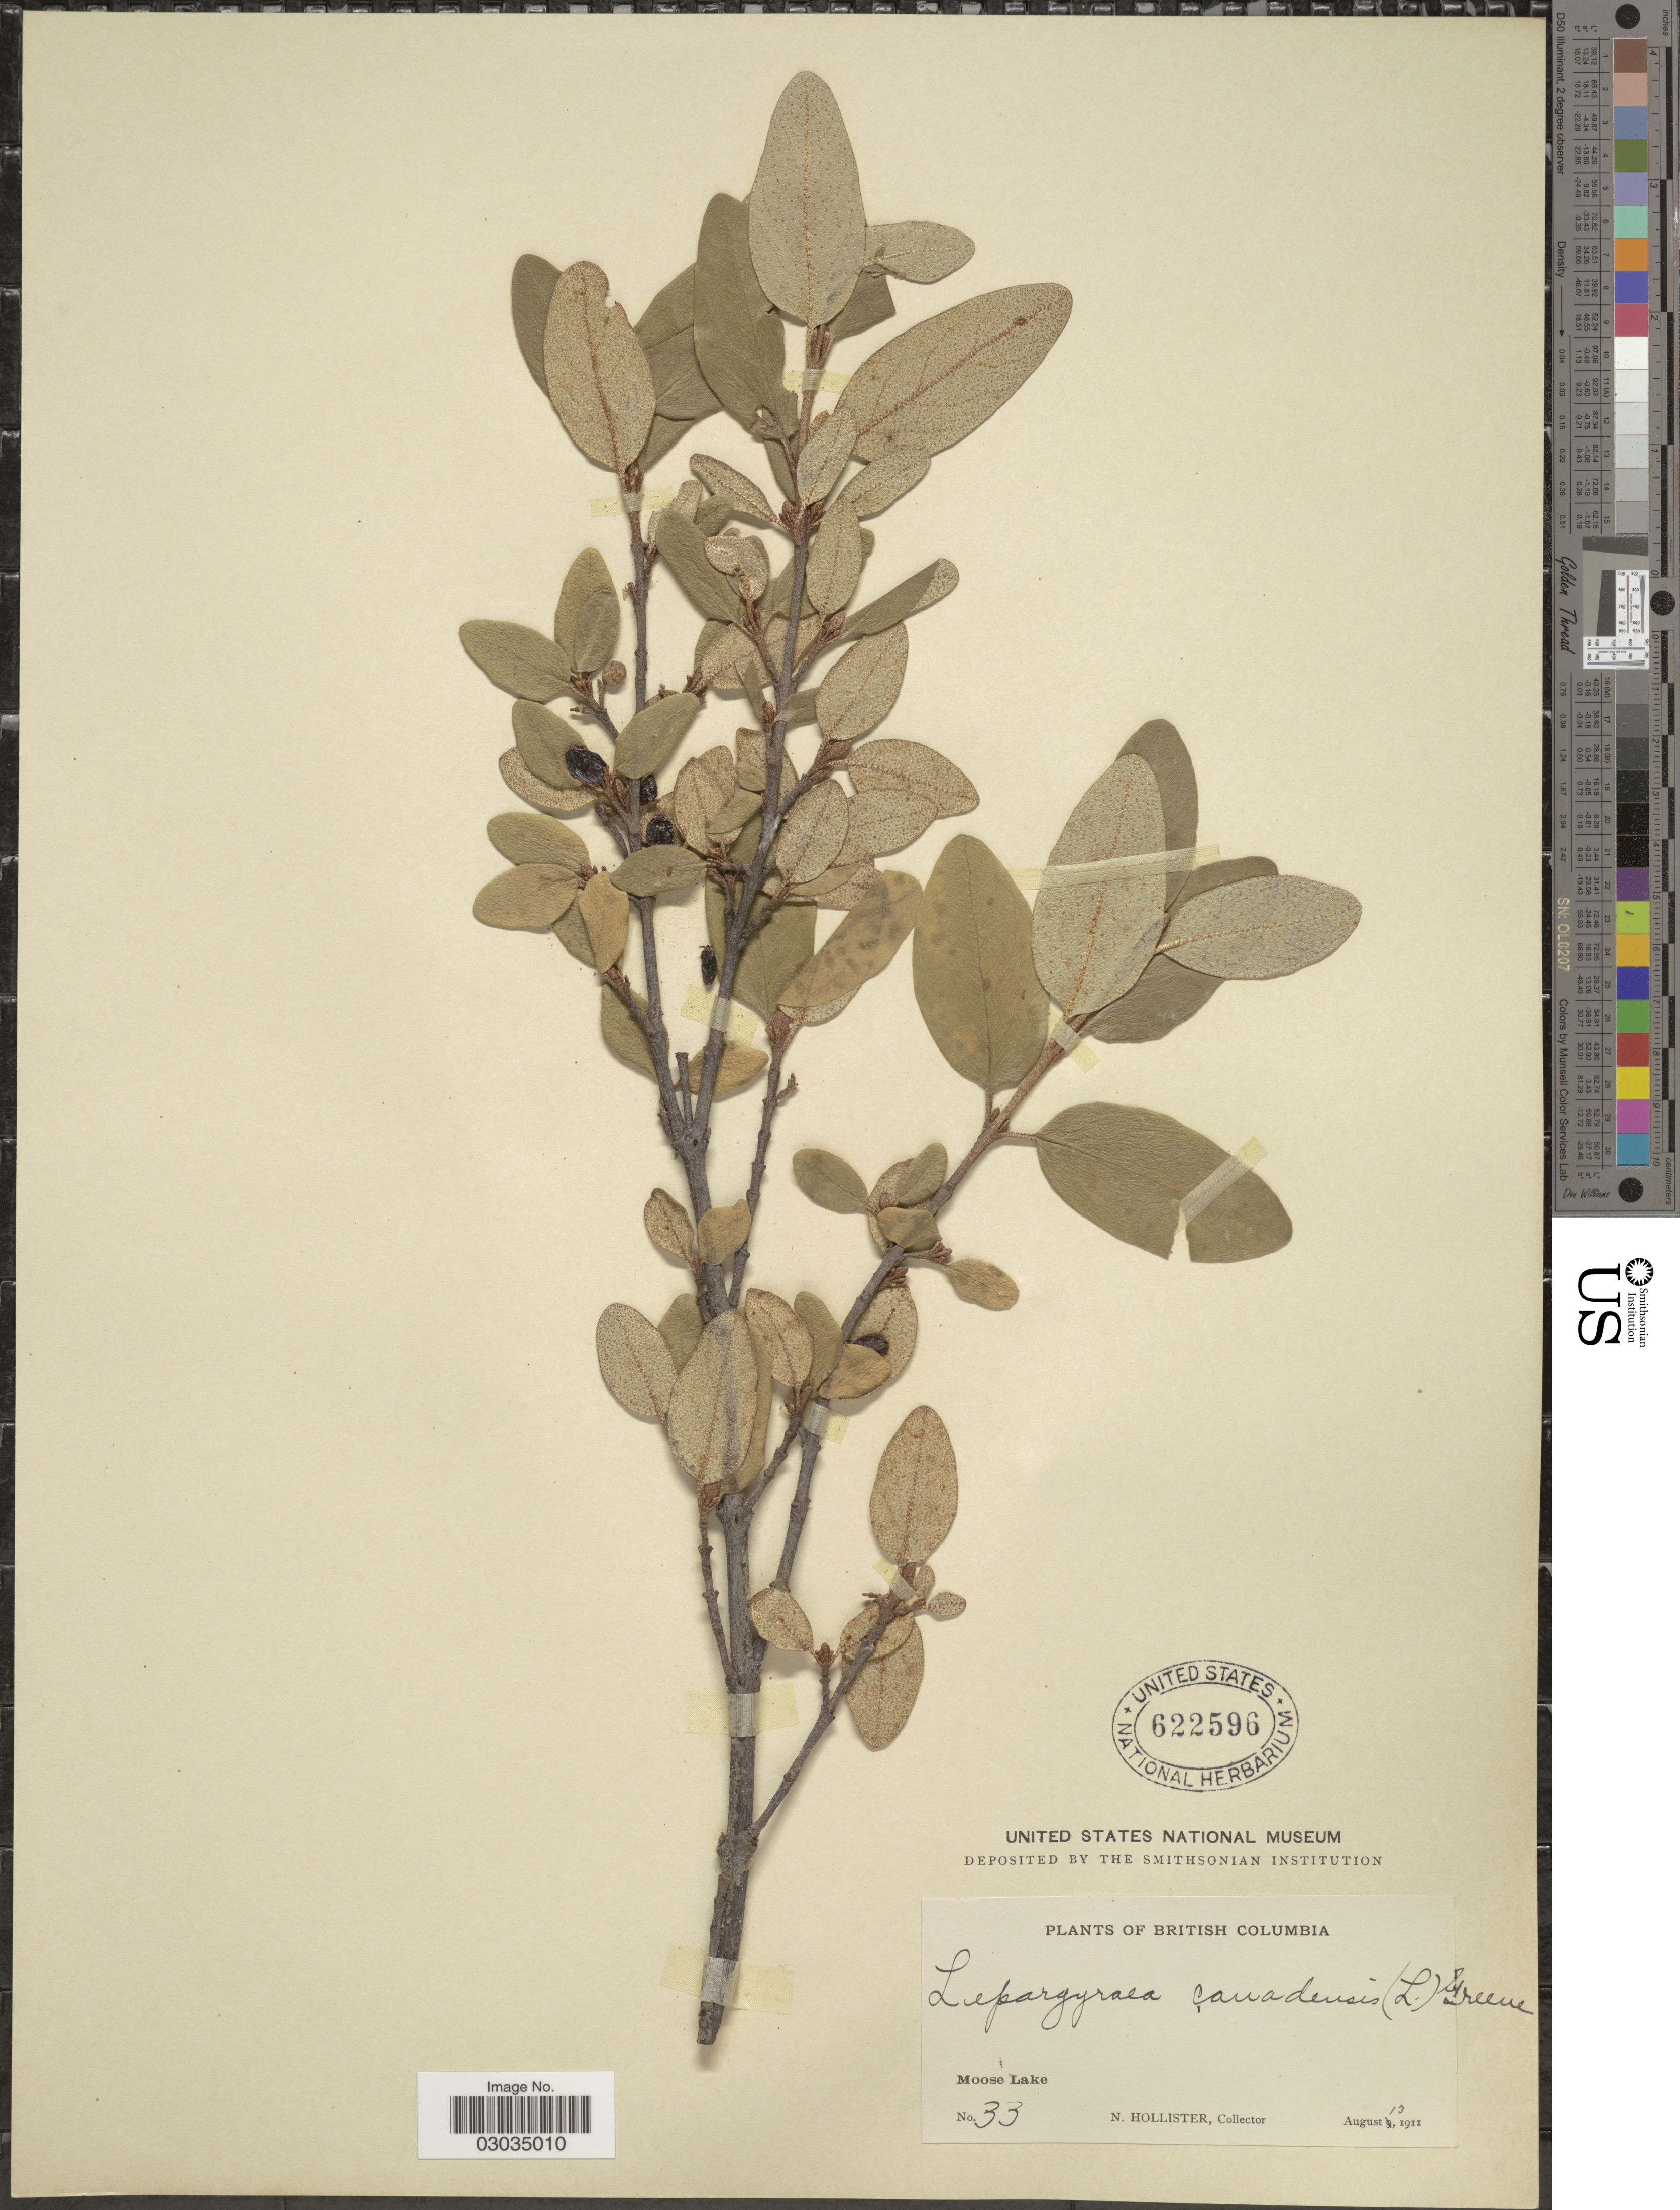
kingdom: Plantae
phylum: Tracheophyta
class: Magnoliopsida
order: Rosales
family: Elaeagnaceae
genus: Shepherdia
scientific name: Shepherdia canadensis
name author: (L.) Nutt.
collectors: N. Hollister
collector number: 33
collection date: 1911-08-13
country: Canada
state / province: British Columbia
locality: Moose Lake.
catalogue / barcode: US 622596